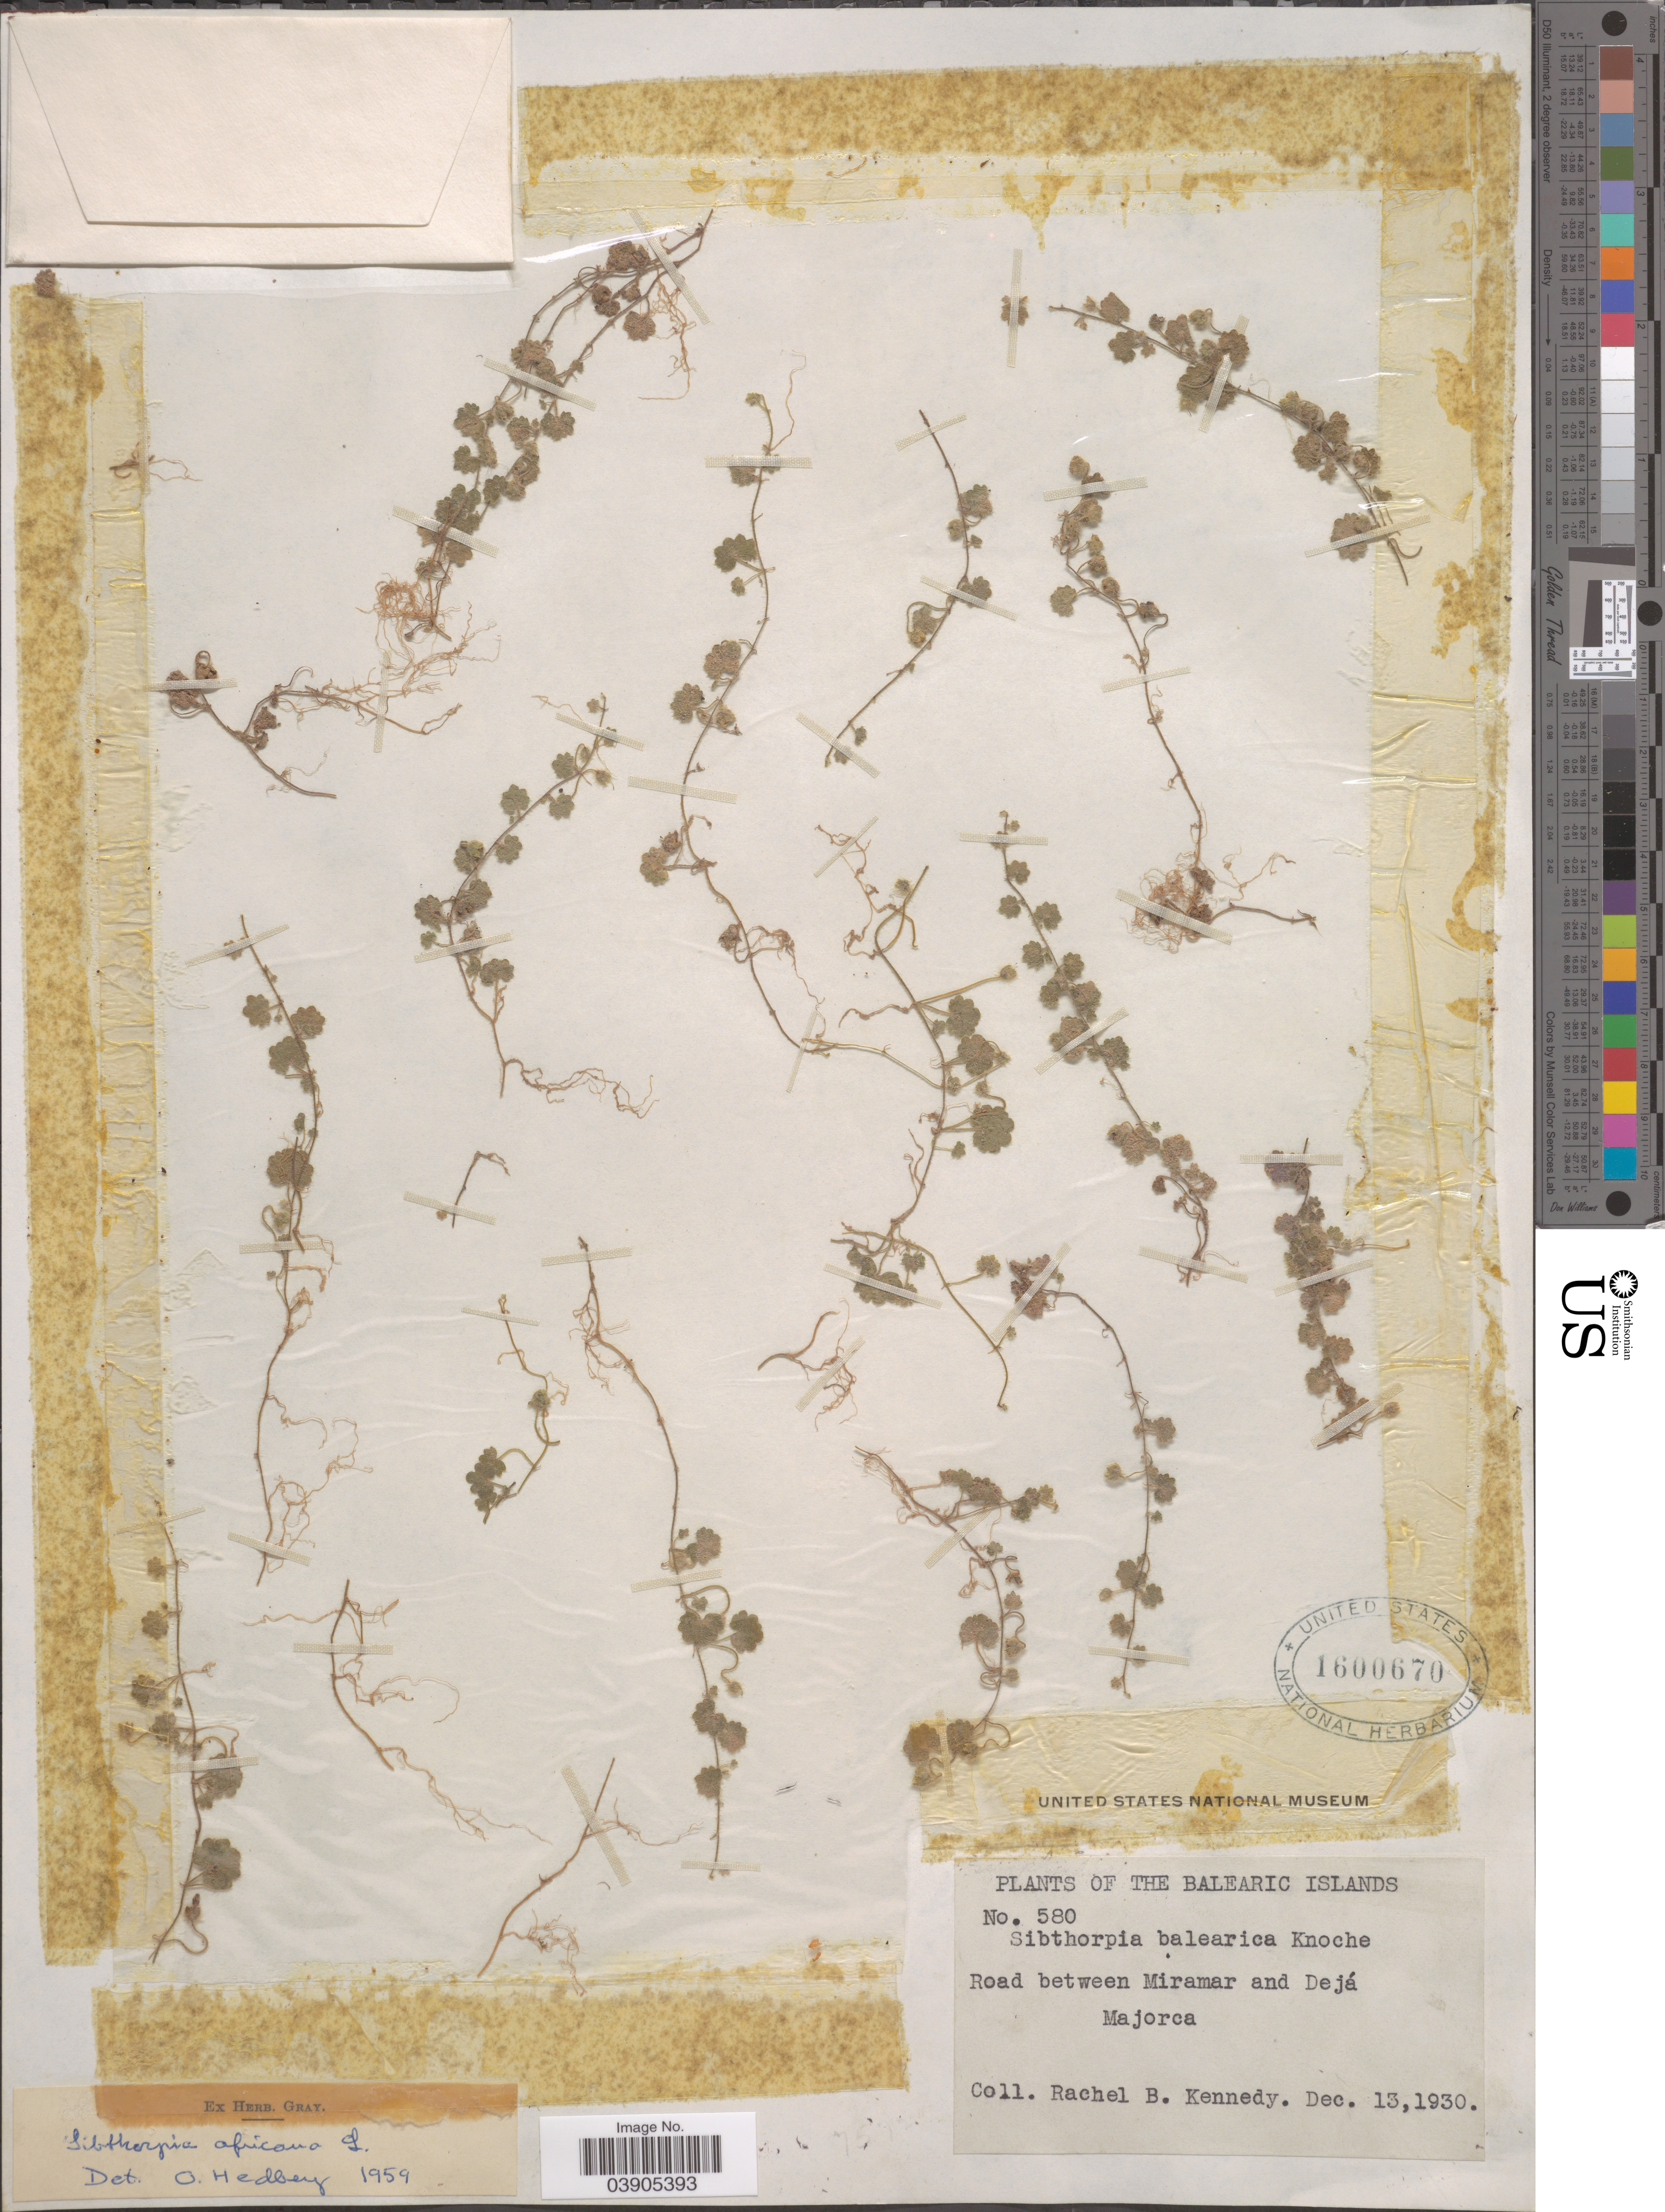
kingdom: Plantae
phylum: Tracheophyta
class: Magnoliopsida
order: Lamiales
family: Plantaginaceae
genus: Sibthorpia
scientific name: Sibthorpia balearica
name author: Knoche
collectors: Kennedy, R.B.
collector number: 580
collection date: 1930-12-13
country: Spain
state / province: Islas Baleares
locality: Balearic Islands. Road between Miramar and Dejá Majorca.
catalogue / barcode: US 1600670